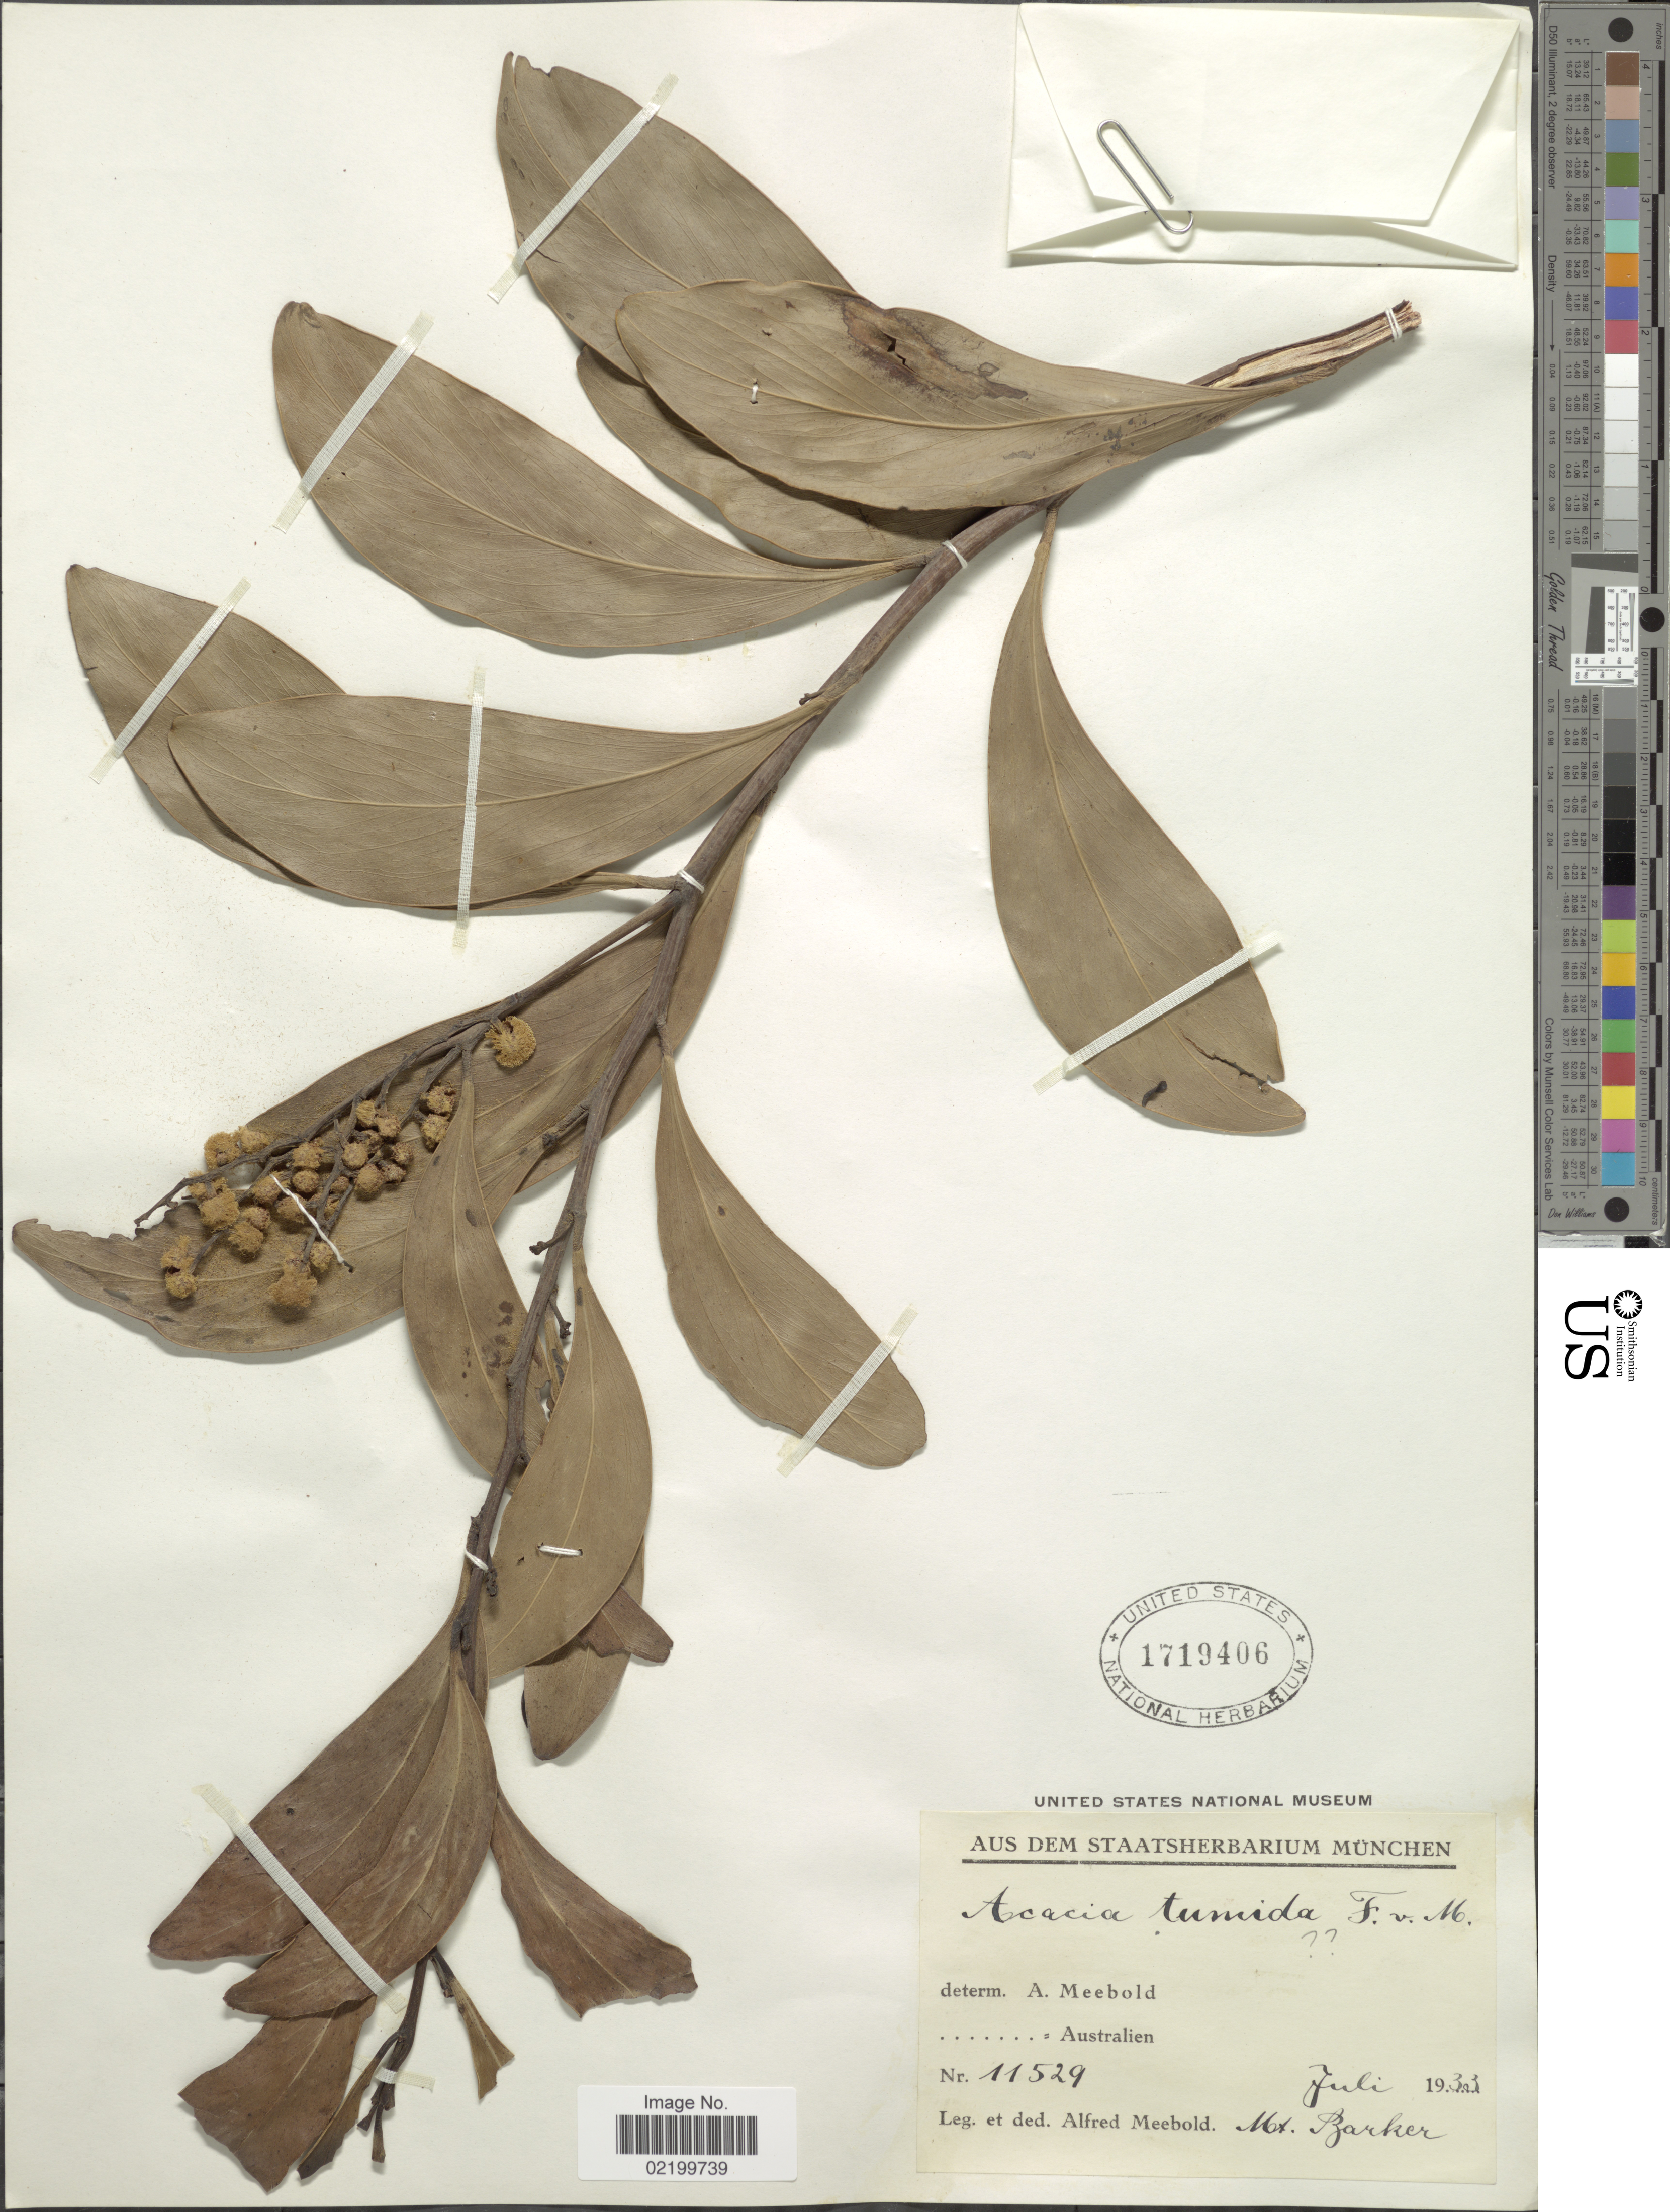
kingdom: Plantae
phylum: Tracheophyta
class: Magnoliopsida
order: Fabales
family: Fabaceae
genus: Acacia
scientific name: Acacia sp.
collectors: A. Meebold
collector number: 11529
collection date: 1933-07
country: Australia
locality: Australien.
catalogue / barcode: US 1719406